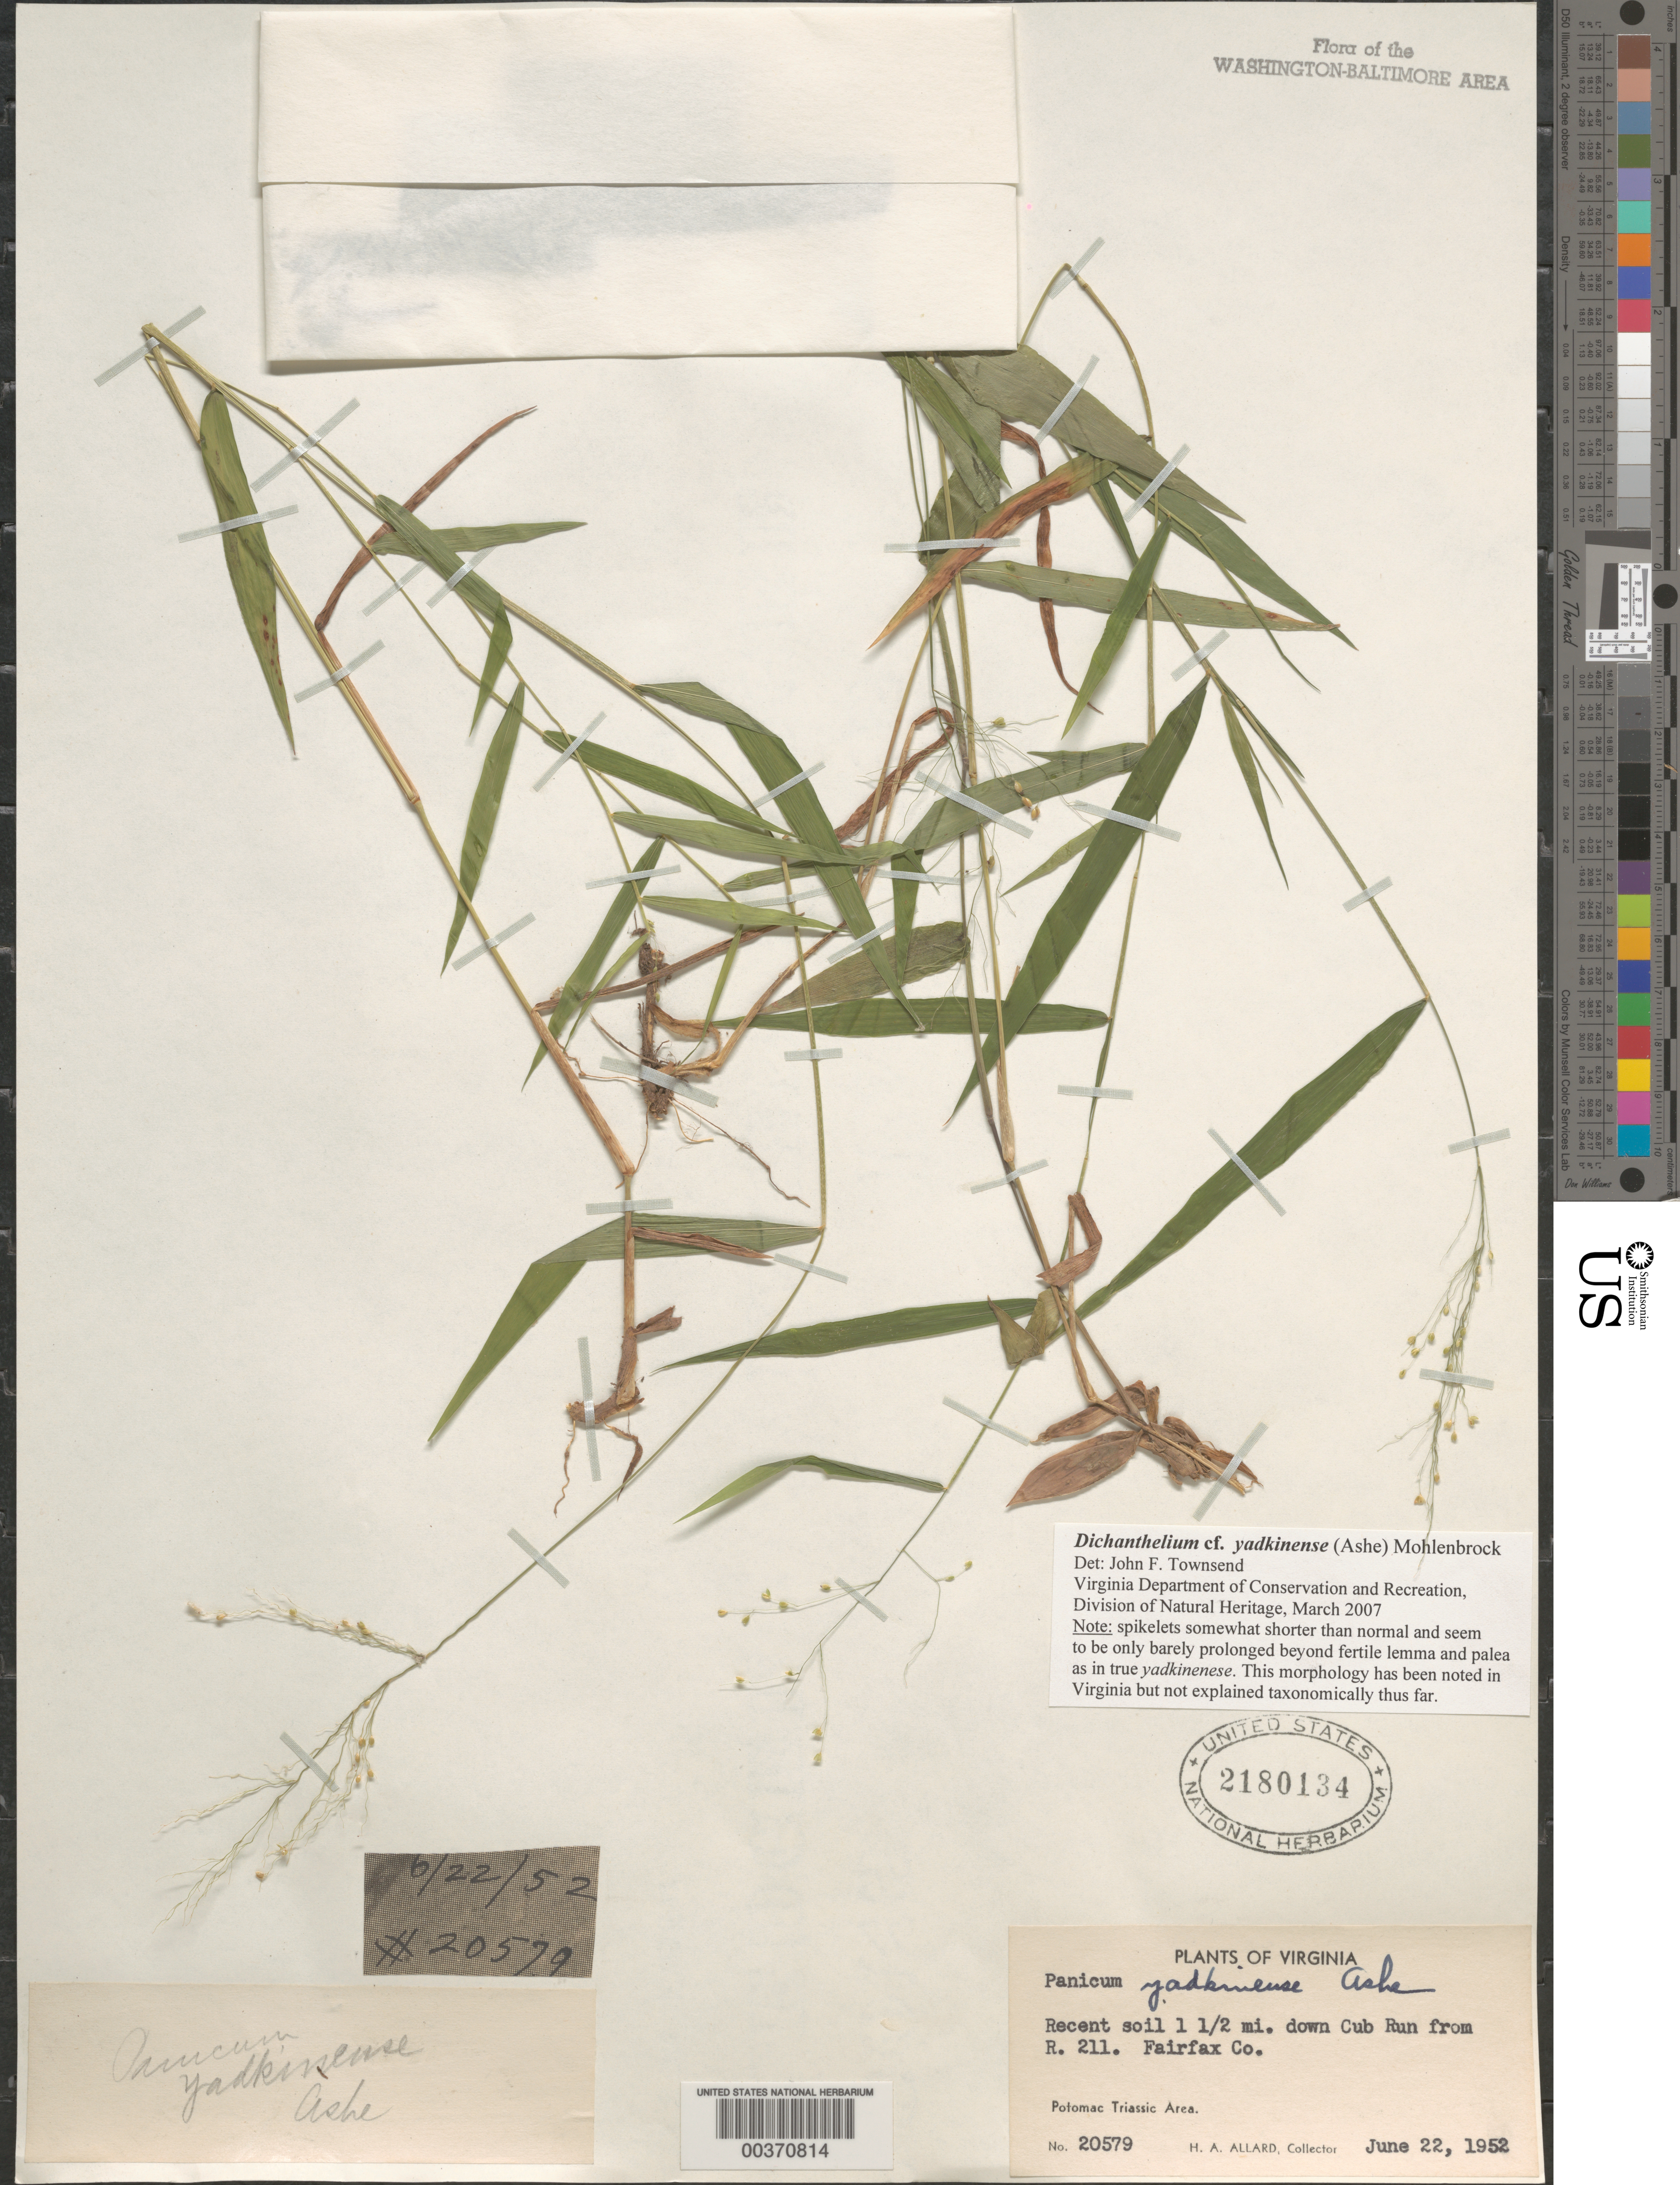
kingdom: Plantae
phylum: Tracheophyta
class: Liliopsida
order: Poales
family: Poaceae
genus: Dichanthelium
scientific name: Dichanthelium yadkinense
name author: (Ashe) Mohlenbr.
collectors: H. A. Allard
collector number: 20579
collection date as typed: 22 Jun 1952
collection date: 1952-06-22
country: United States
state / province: Virginia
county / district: Fairfax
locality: Downstream from Route 211 on Cub Run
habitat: Recent soil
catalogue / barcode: US 2180134